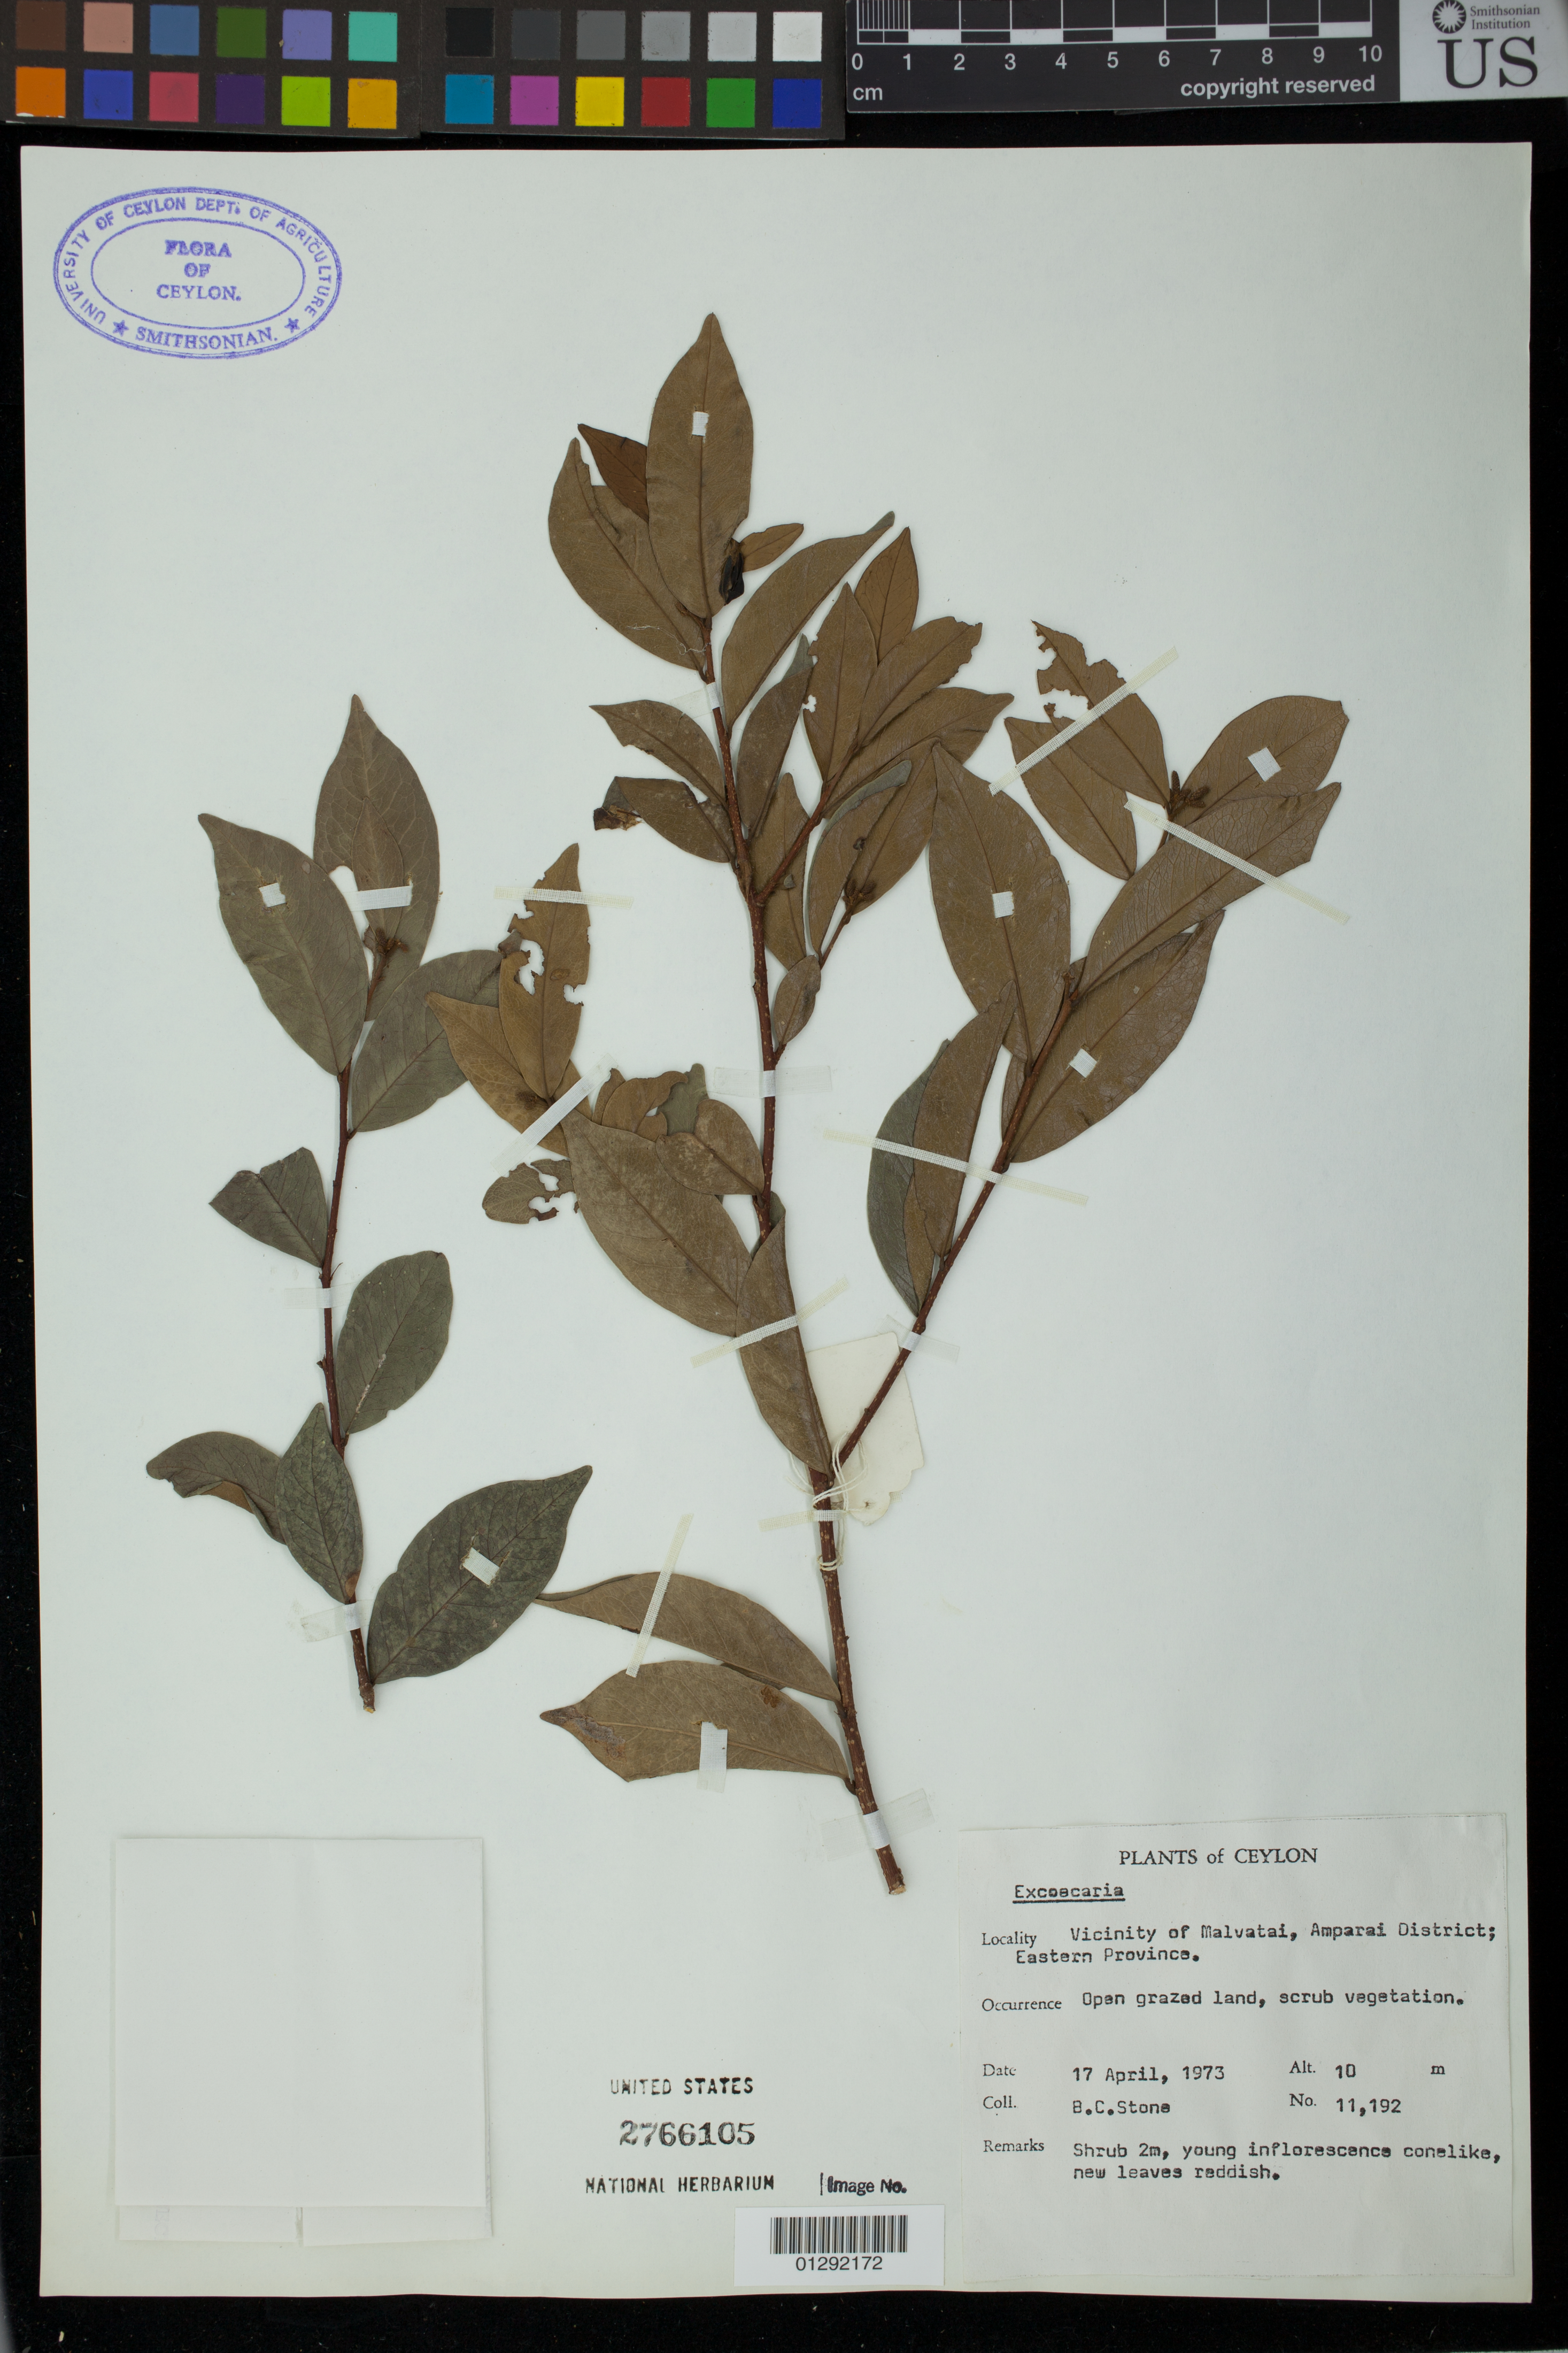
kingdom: Plantae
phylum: Tracheophyta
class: Magnoliopsida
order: Malpighiales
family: Euphorbiaceae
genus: Excoecaria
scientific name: Excoecaria sp.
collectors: B. C. Stone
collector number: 11192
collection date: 1973-04-17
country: Sri Lanka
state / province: Eastern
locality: Ceylon. Vicinity of Malvatai, Amparai District.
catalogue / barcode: US 2766105